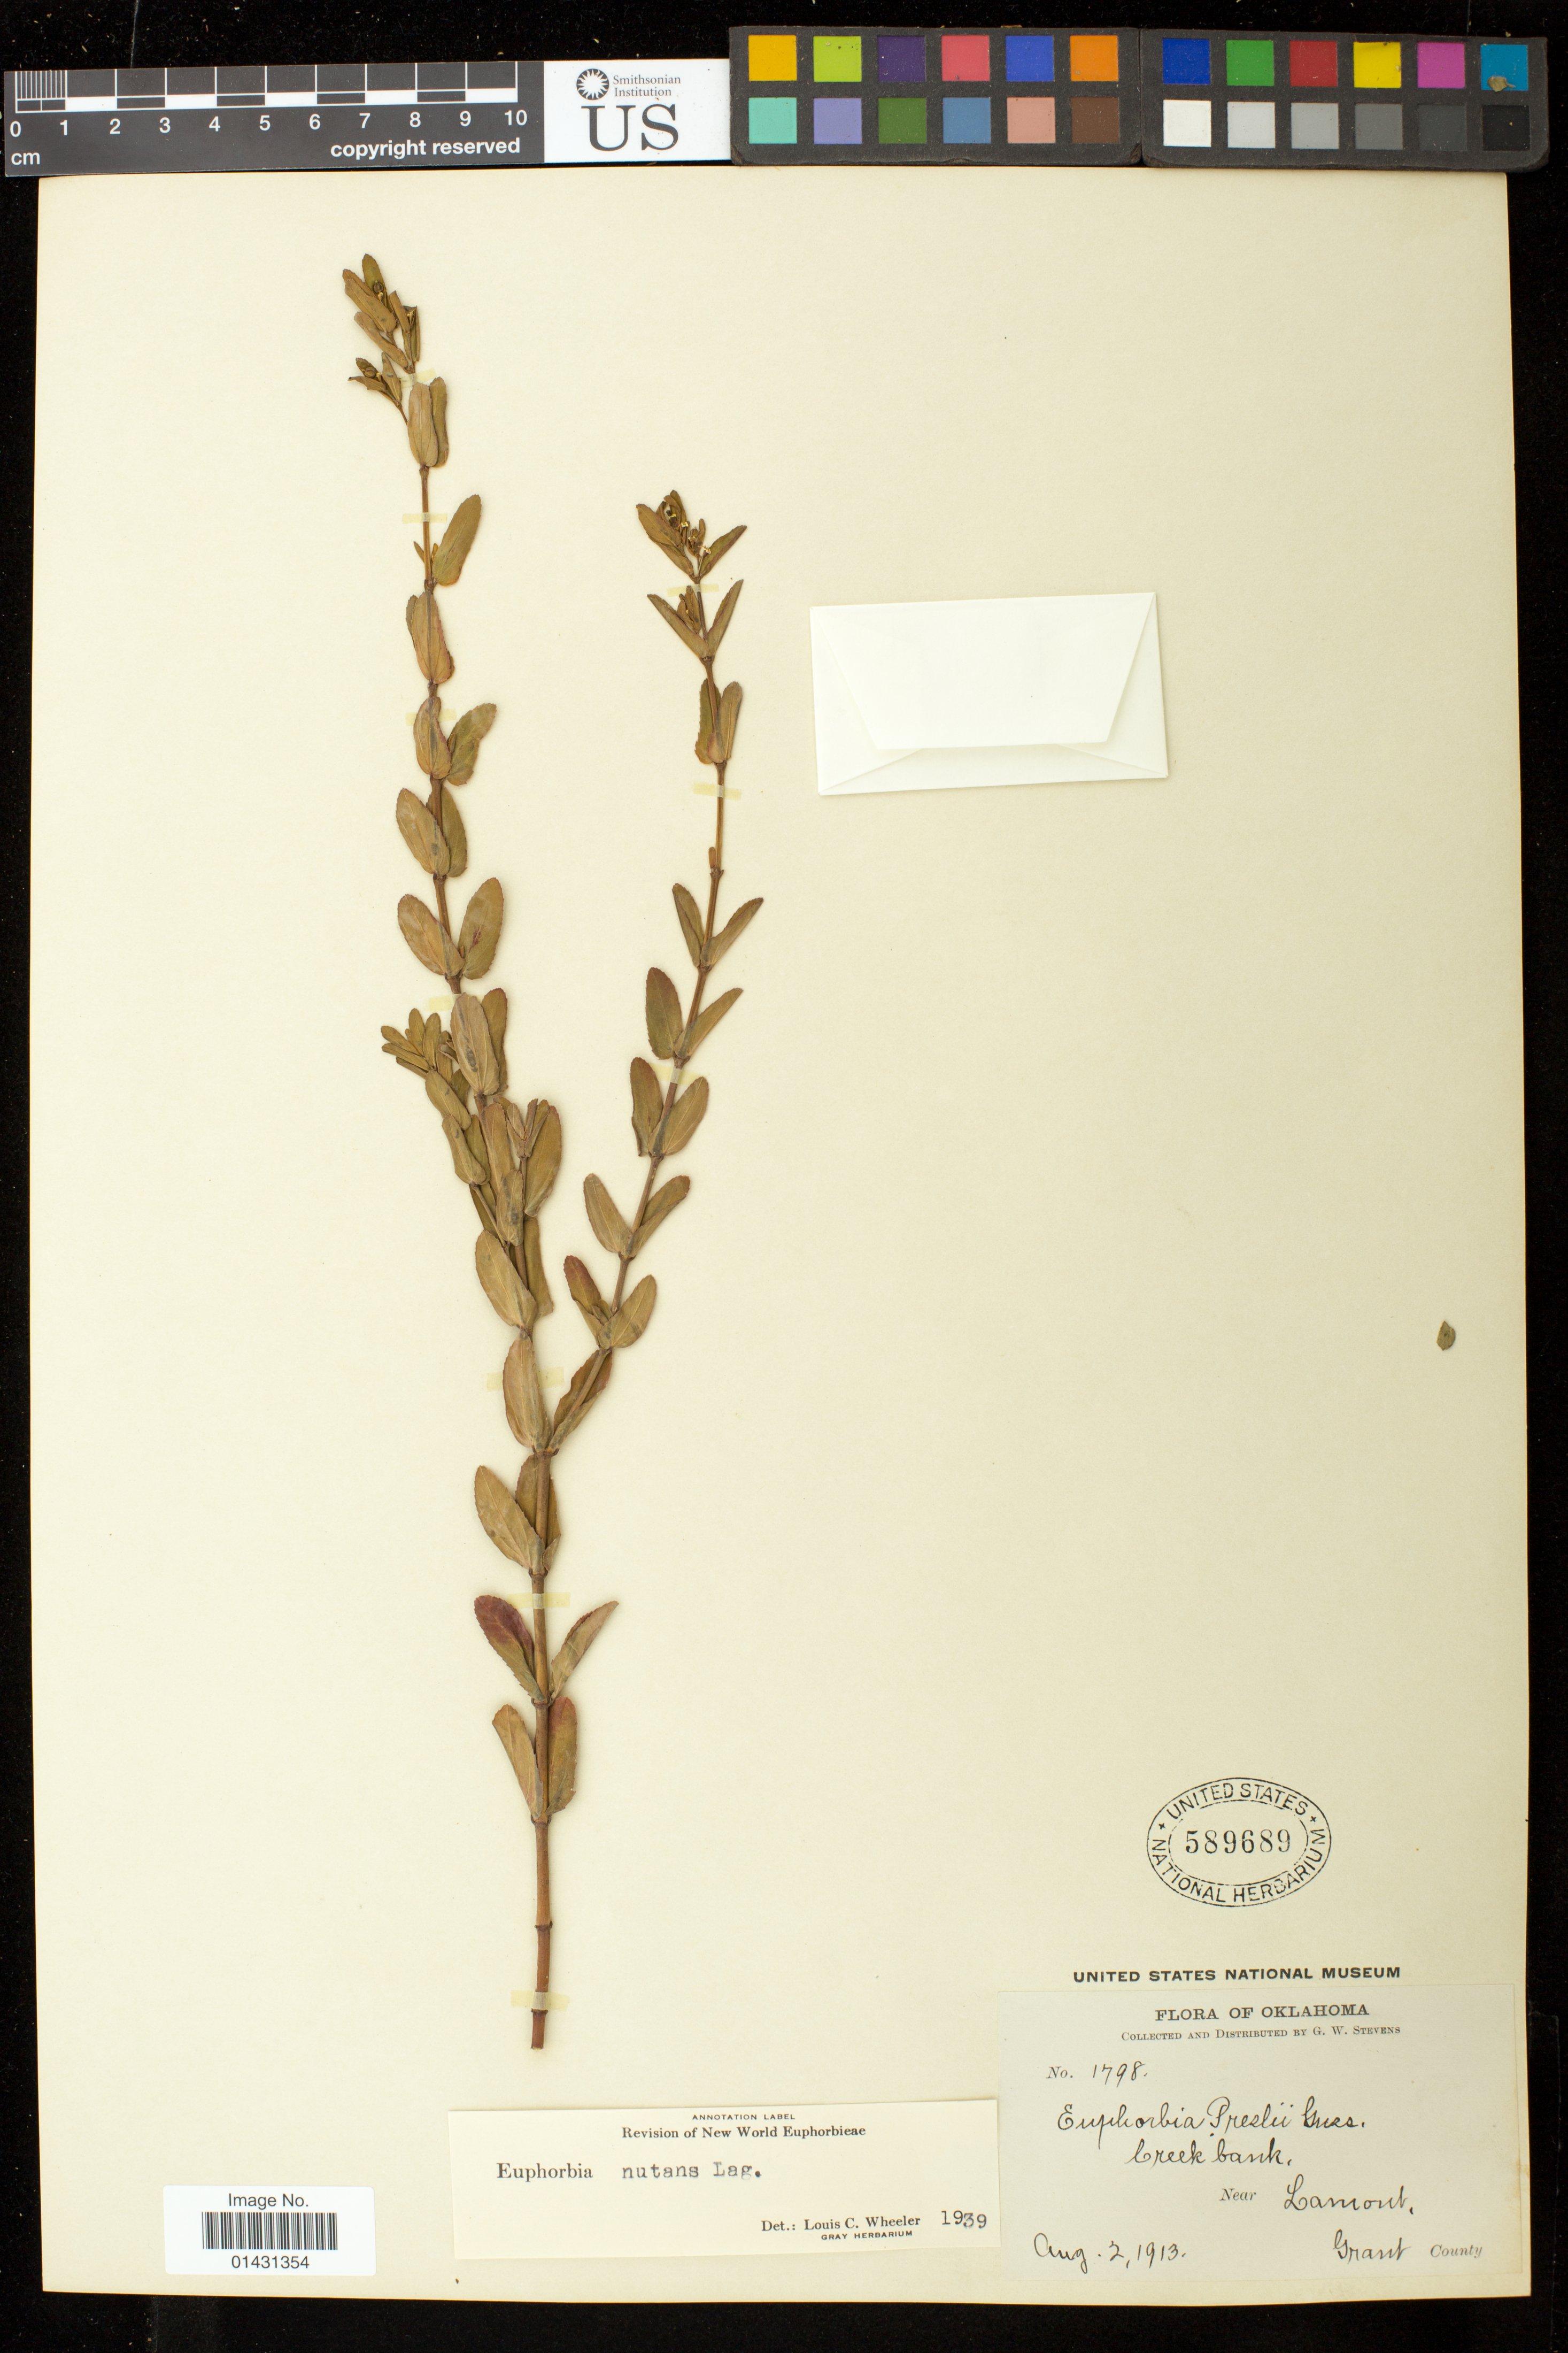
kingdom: Plantae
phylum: Tracheophyta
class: Magnoliopsida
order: Malpighiales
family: Euphorbiaceae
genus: Euphorbia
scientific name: Euphorbia maculata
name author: L.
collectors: G. W. Stevens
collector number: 1798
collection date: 1913-08-02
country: United States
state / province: Oklahoma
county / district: Grant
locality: Creek bank near Lamont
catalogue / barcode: US 589689